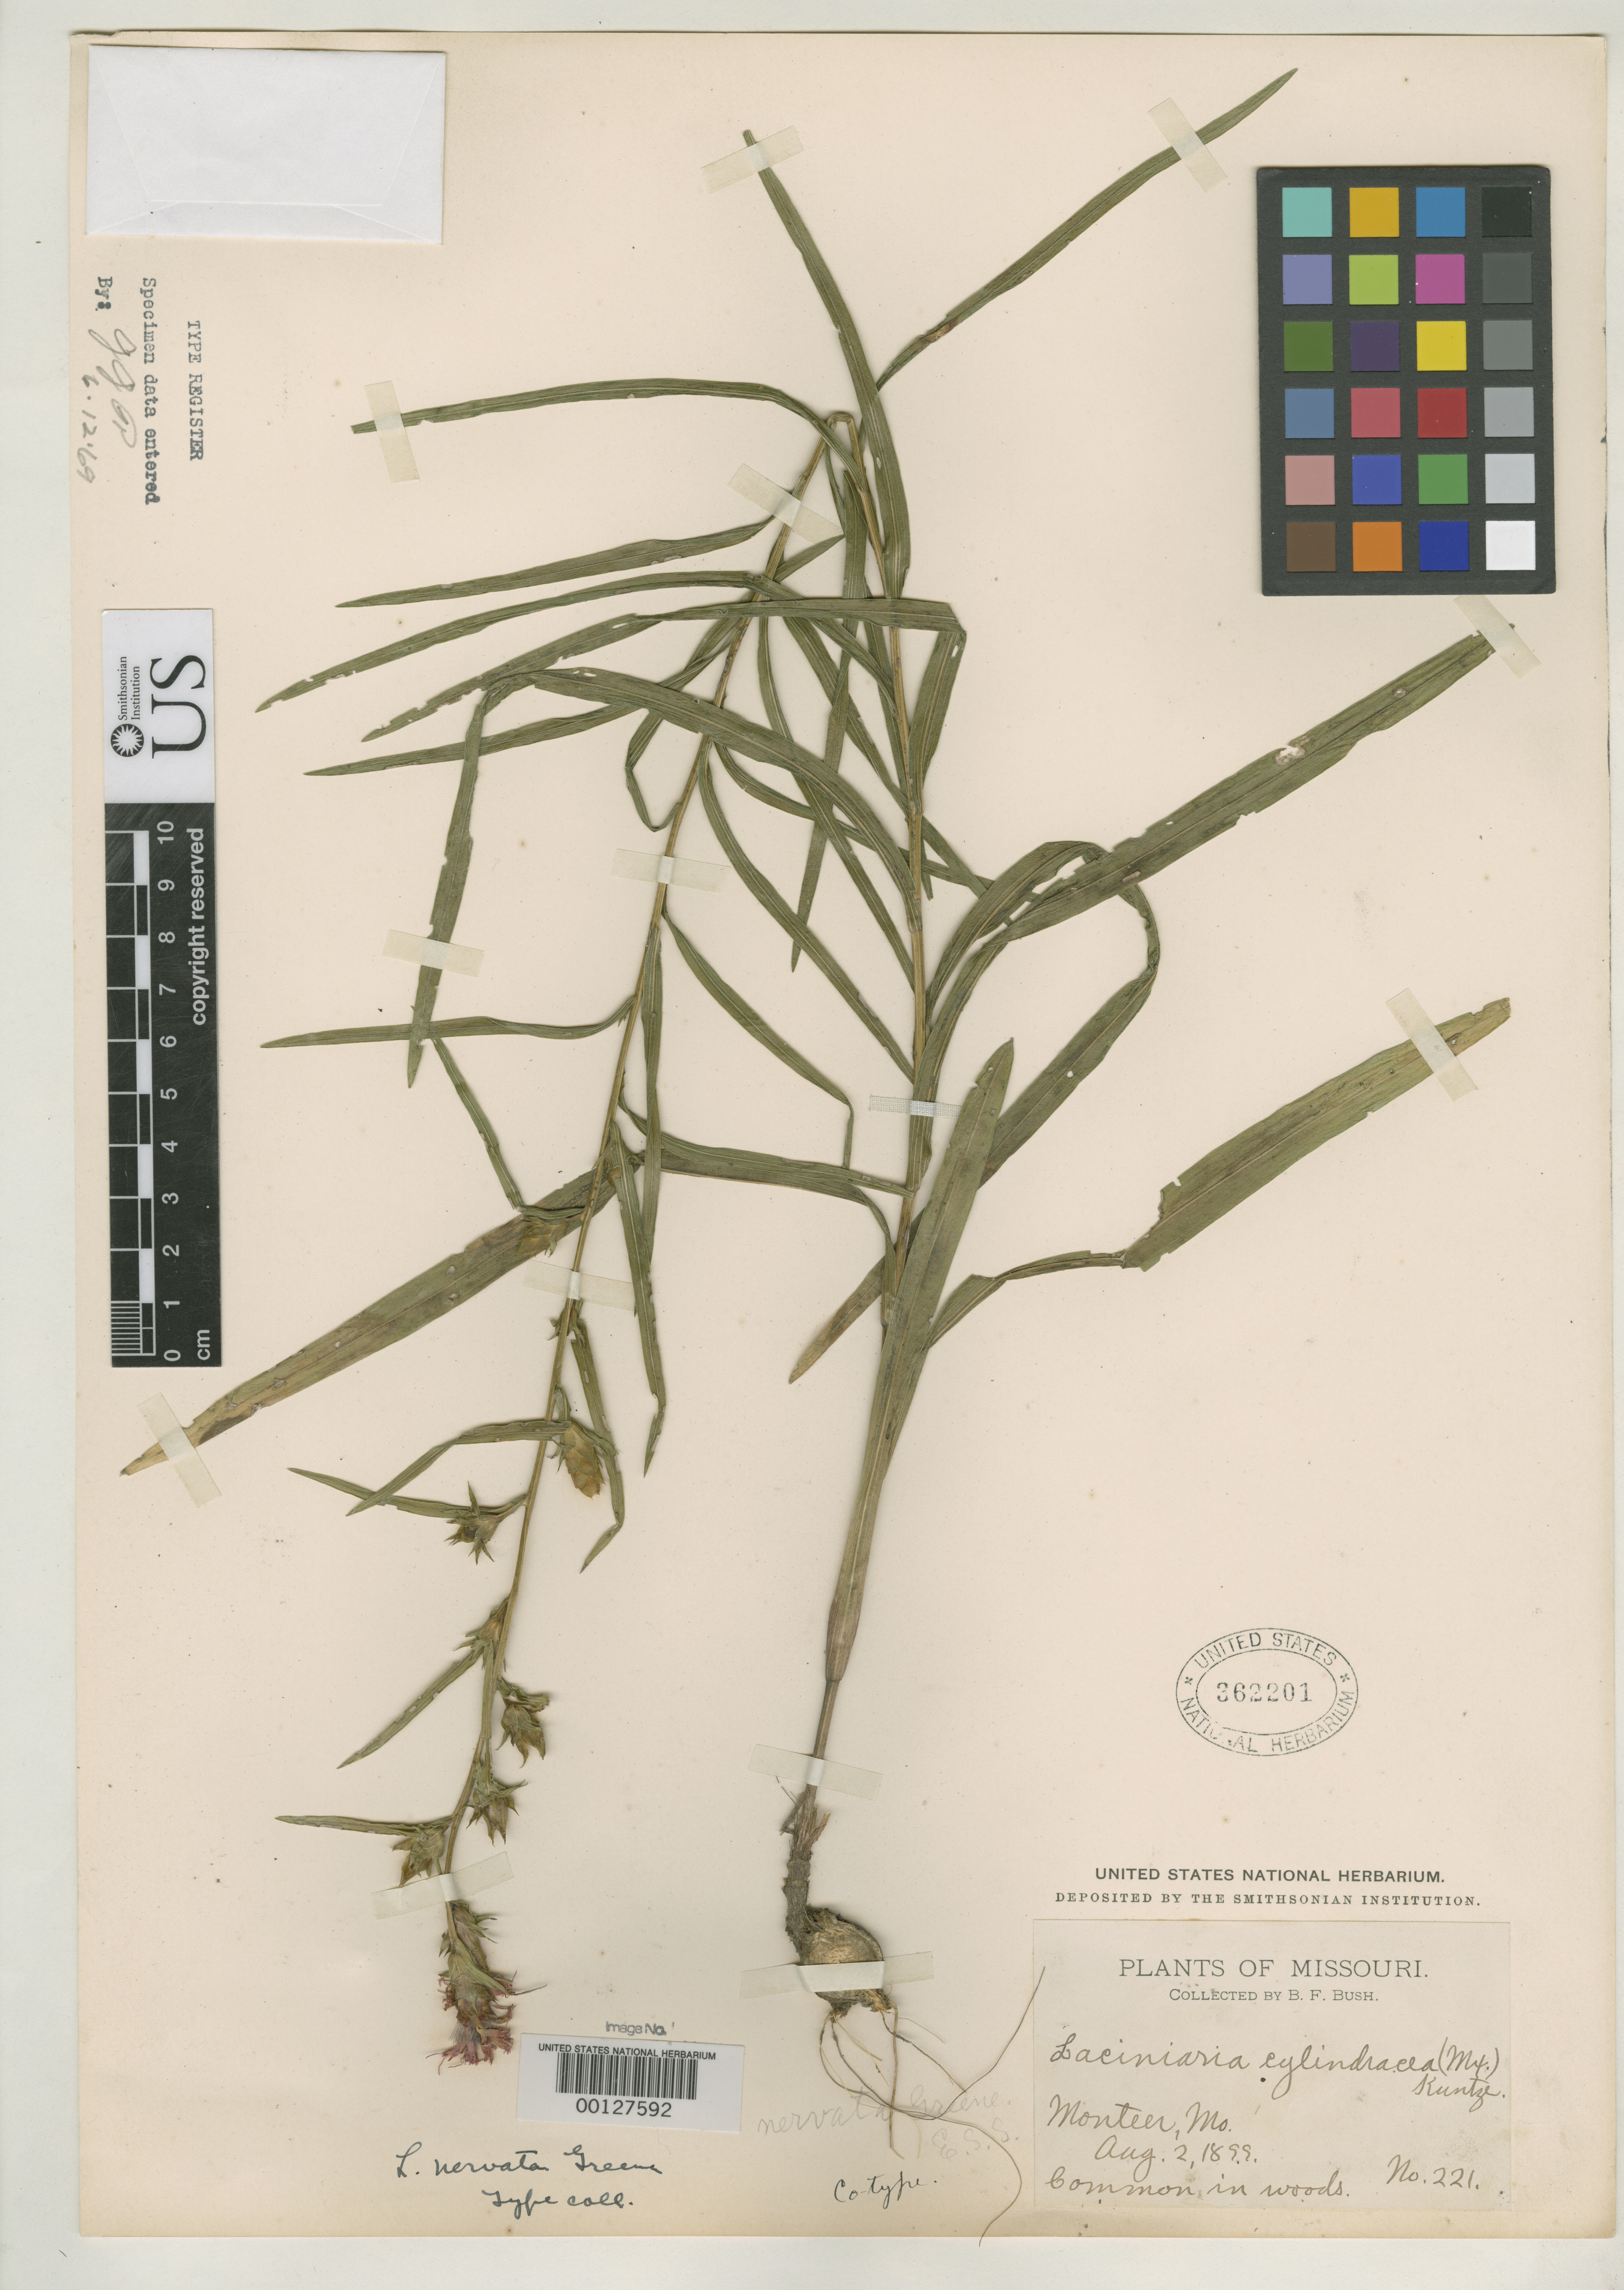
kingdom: Plantae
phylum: Tracheophyta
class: Magnoliopsida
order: Asterales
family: Asteraceae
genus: Lacinaria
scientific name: Lacinaria nervata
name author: Greene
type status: Isotype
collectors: B. F. Bush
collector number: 221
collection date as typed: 02 Aug 1899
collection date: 1899-08-02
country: United States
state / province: Missouri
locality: Monteer.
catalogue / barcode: US 362201